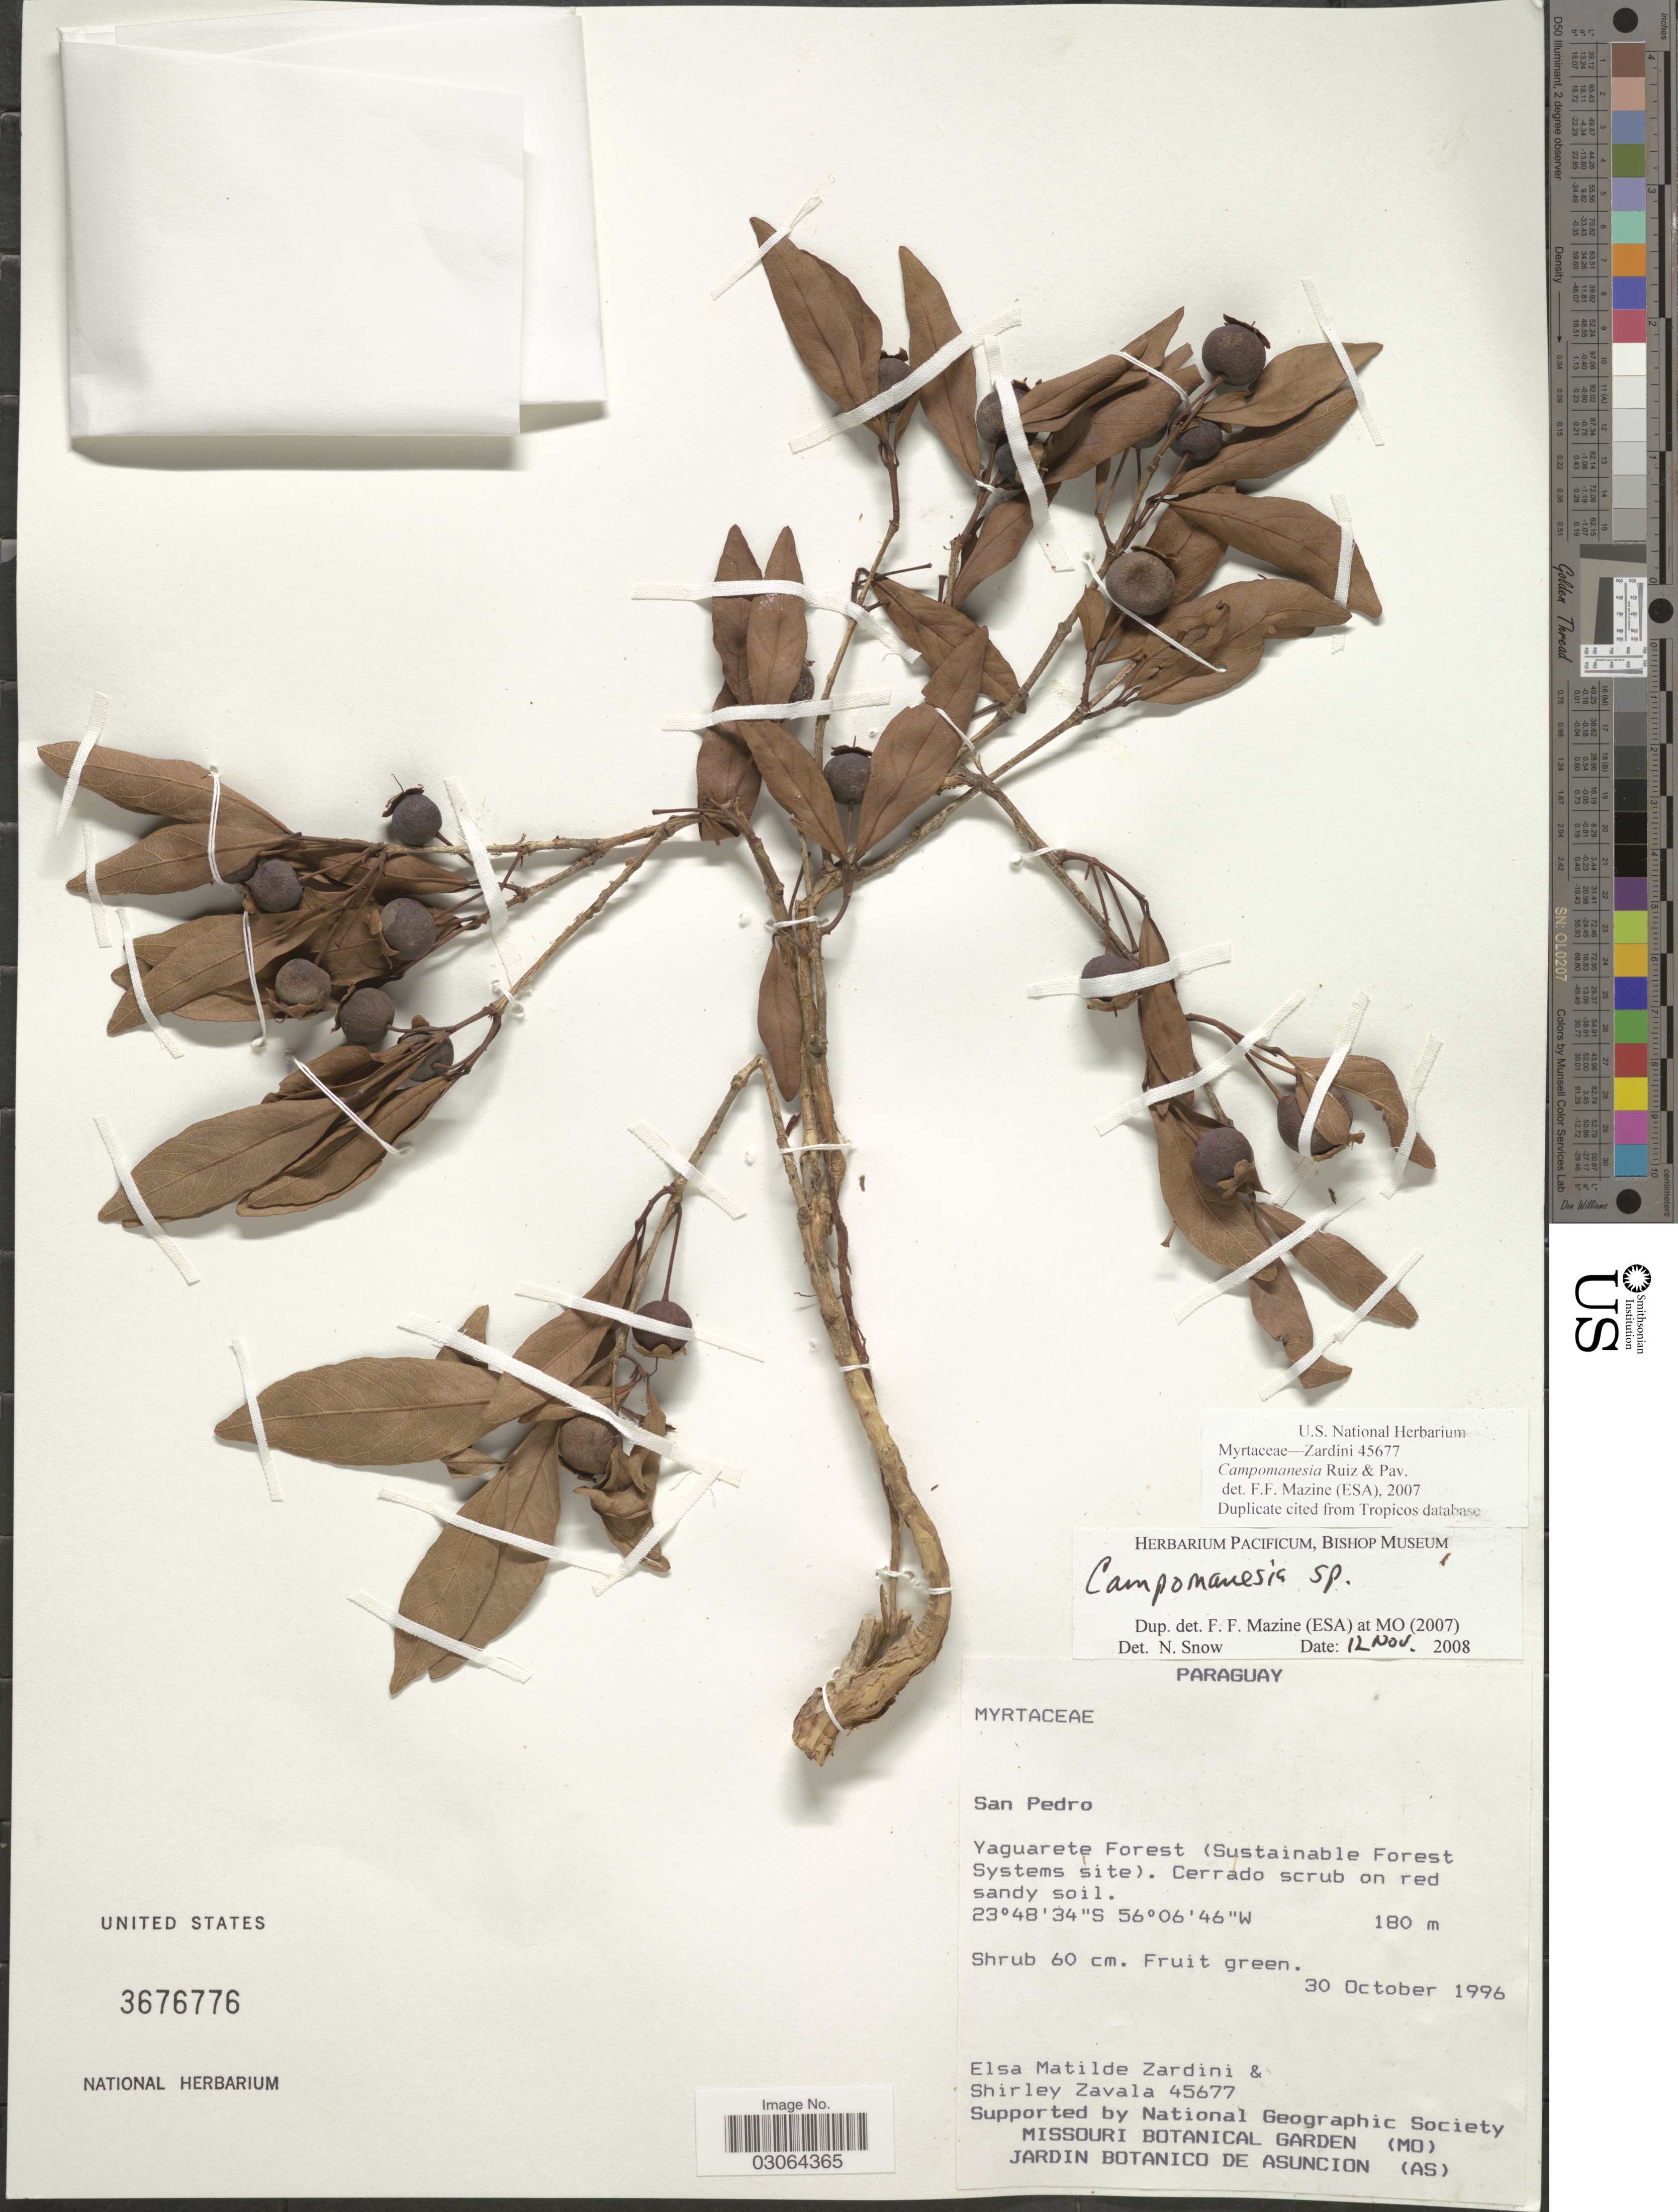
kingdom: Plantae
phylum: Tracheophyta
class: Magnoliopsida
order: Myrtales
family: Myrtaceae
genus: Campomanesia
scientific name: Campomanesia sp.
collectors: E. M. Zardini & S. Zavala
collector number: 45677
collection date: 1996-10-30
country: Paraguay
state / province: San Pedro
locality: Yaguarete Forest (Sustainable Forest Systems site).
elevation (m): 180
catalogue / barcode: US 3676776